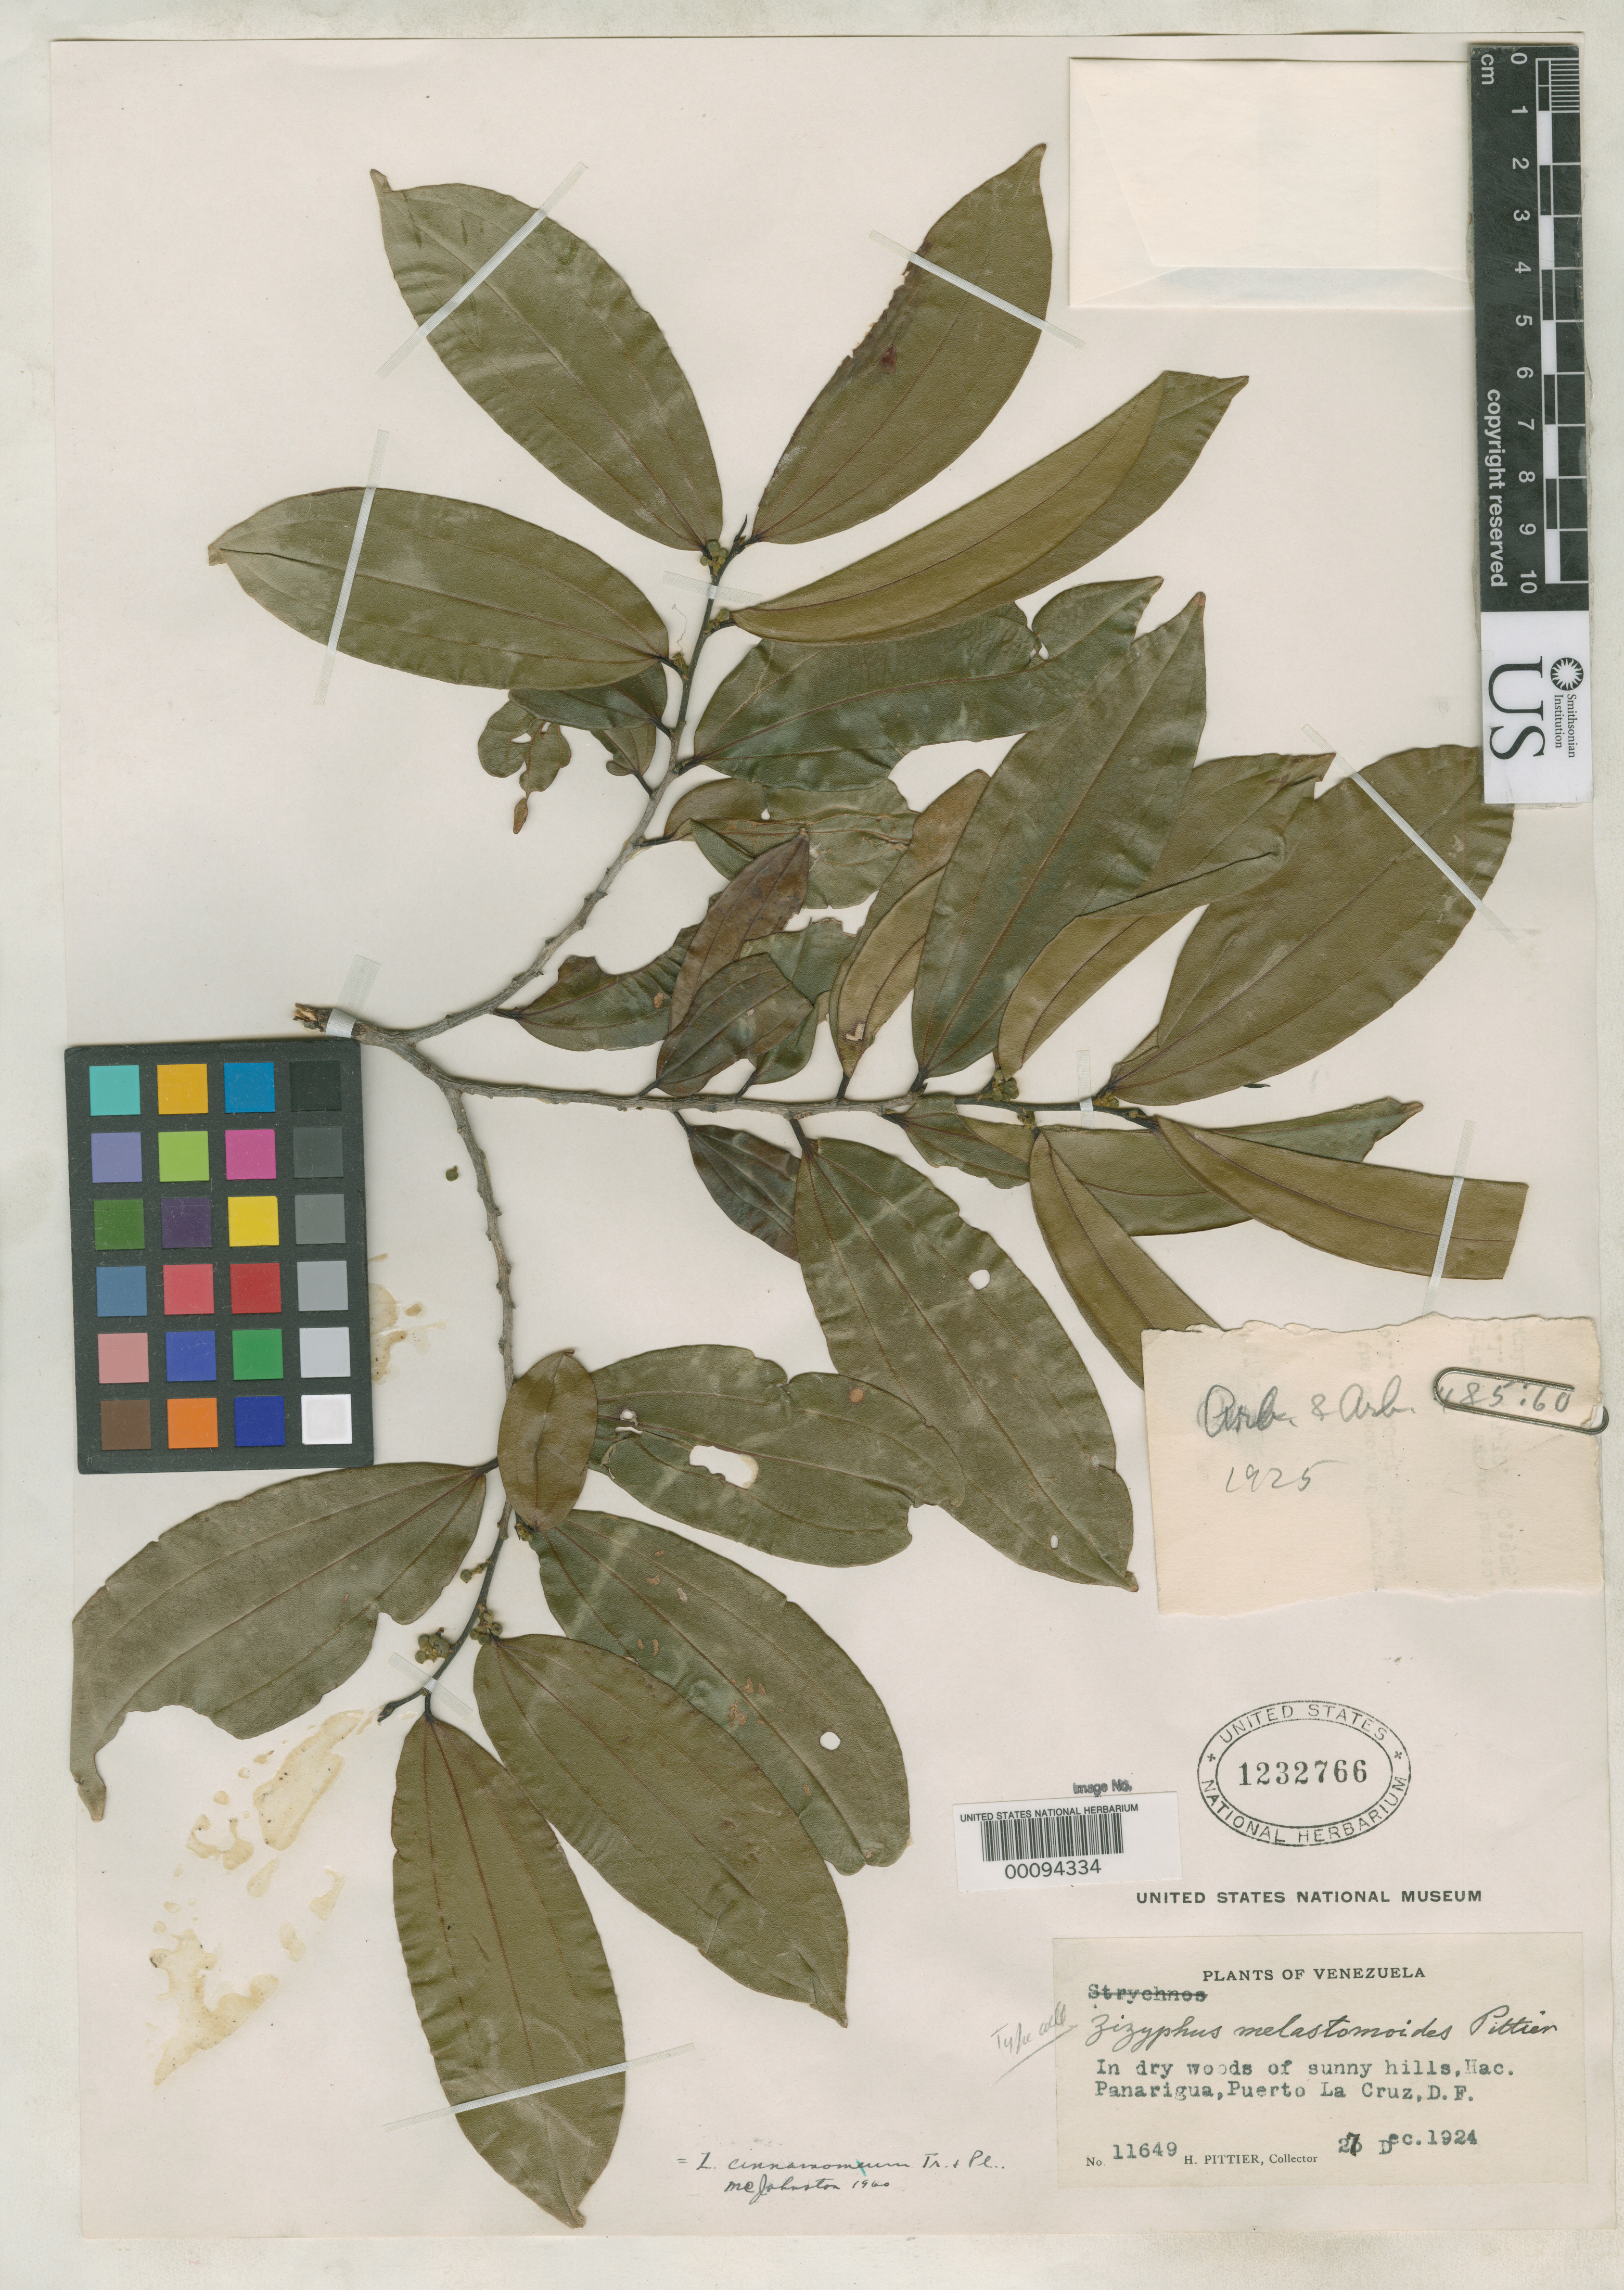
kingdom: Plantae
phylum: Tracheophyta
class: Magnoliopsida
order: Rosales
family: Rhamnaceae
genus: Ziziphus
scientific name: Ziziphus melastomoides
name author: Pittier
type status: Type Collection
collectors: H. F. Pittier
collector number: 11649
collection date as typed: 27 Dec 1924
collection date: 1924-12-27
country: Venezuela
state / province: Distrito Federal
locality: Hac. Panarigua, Puerto La Cruz.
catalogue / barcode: US 1232766